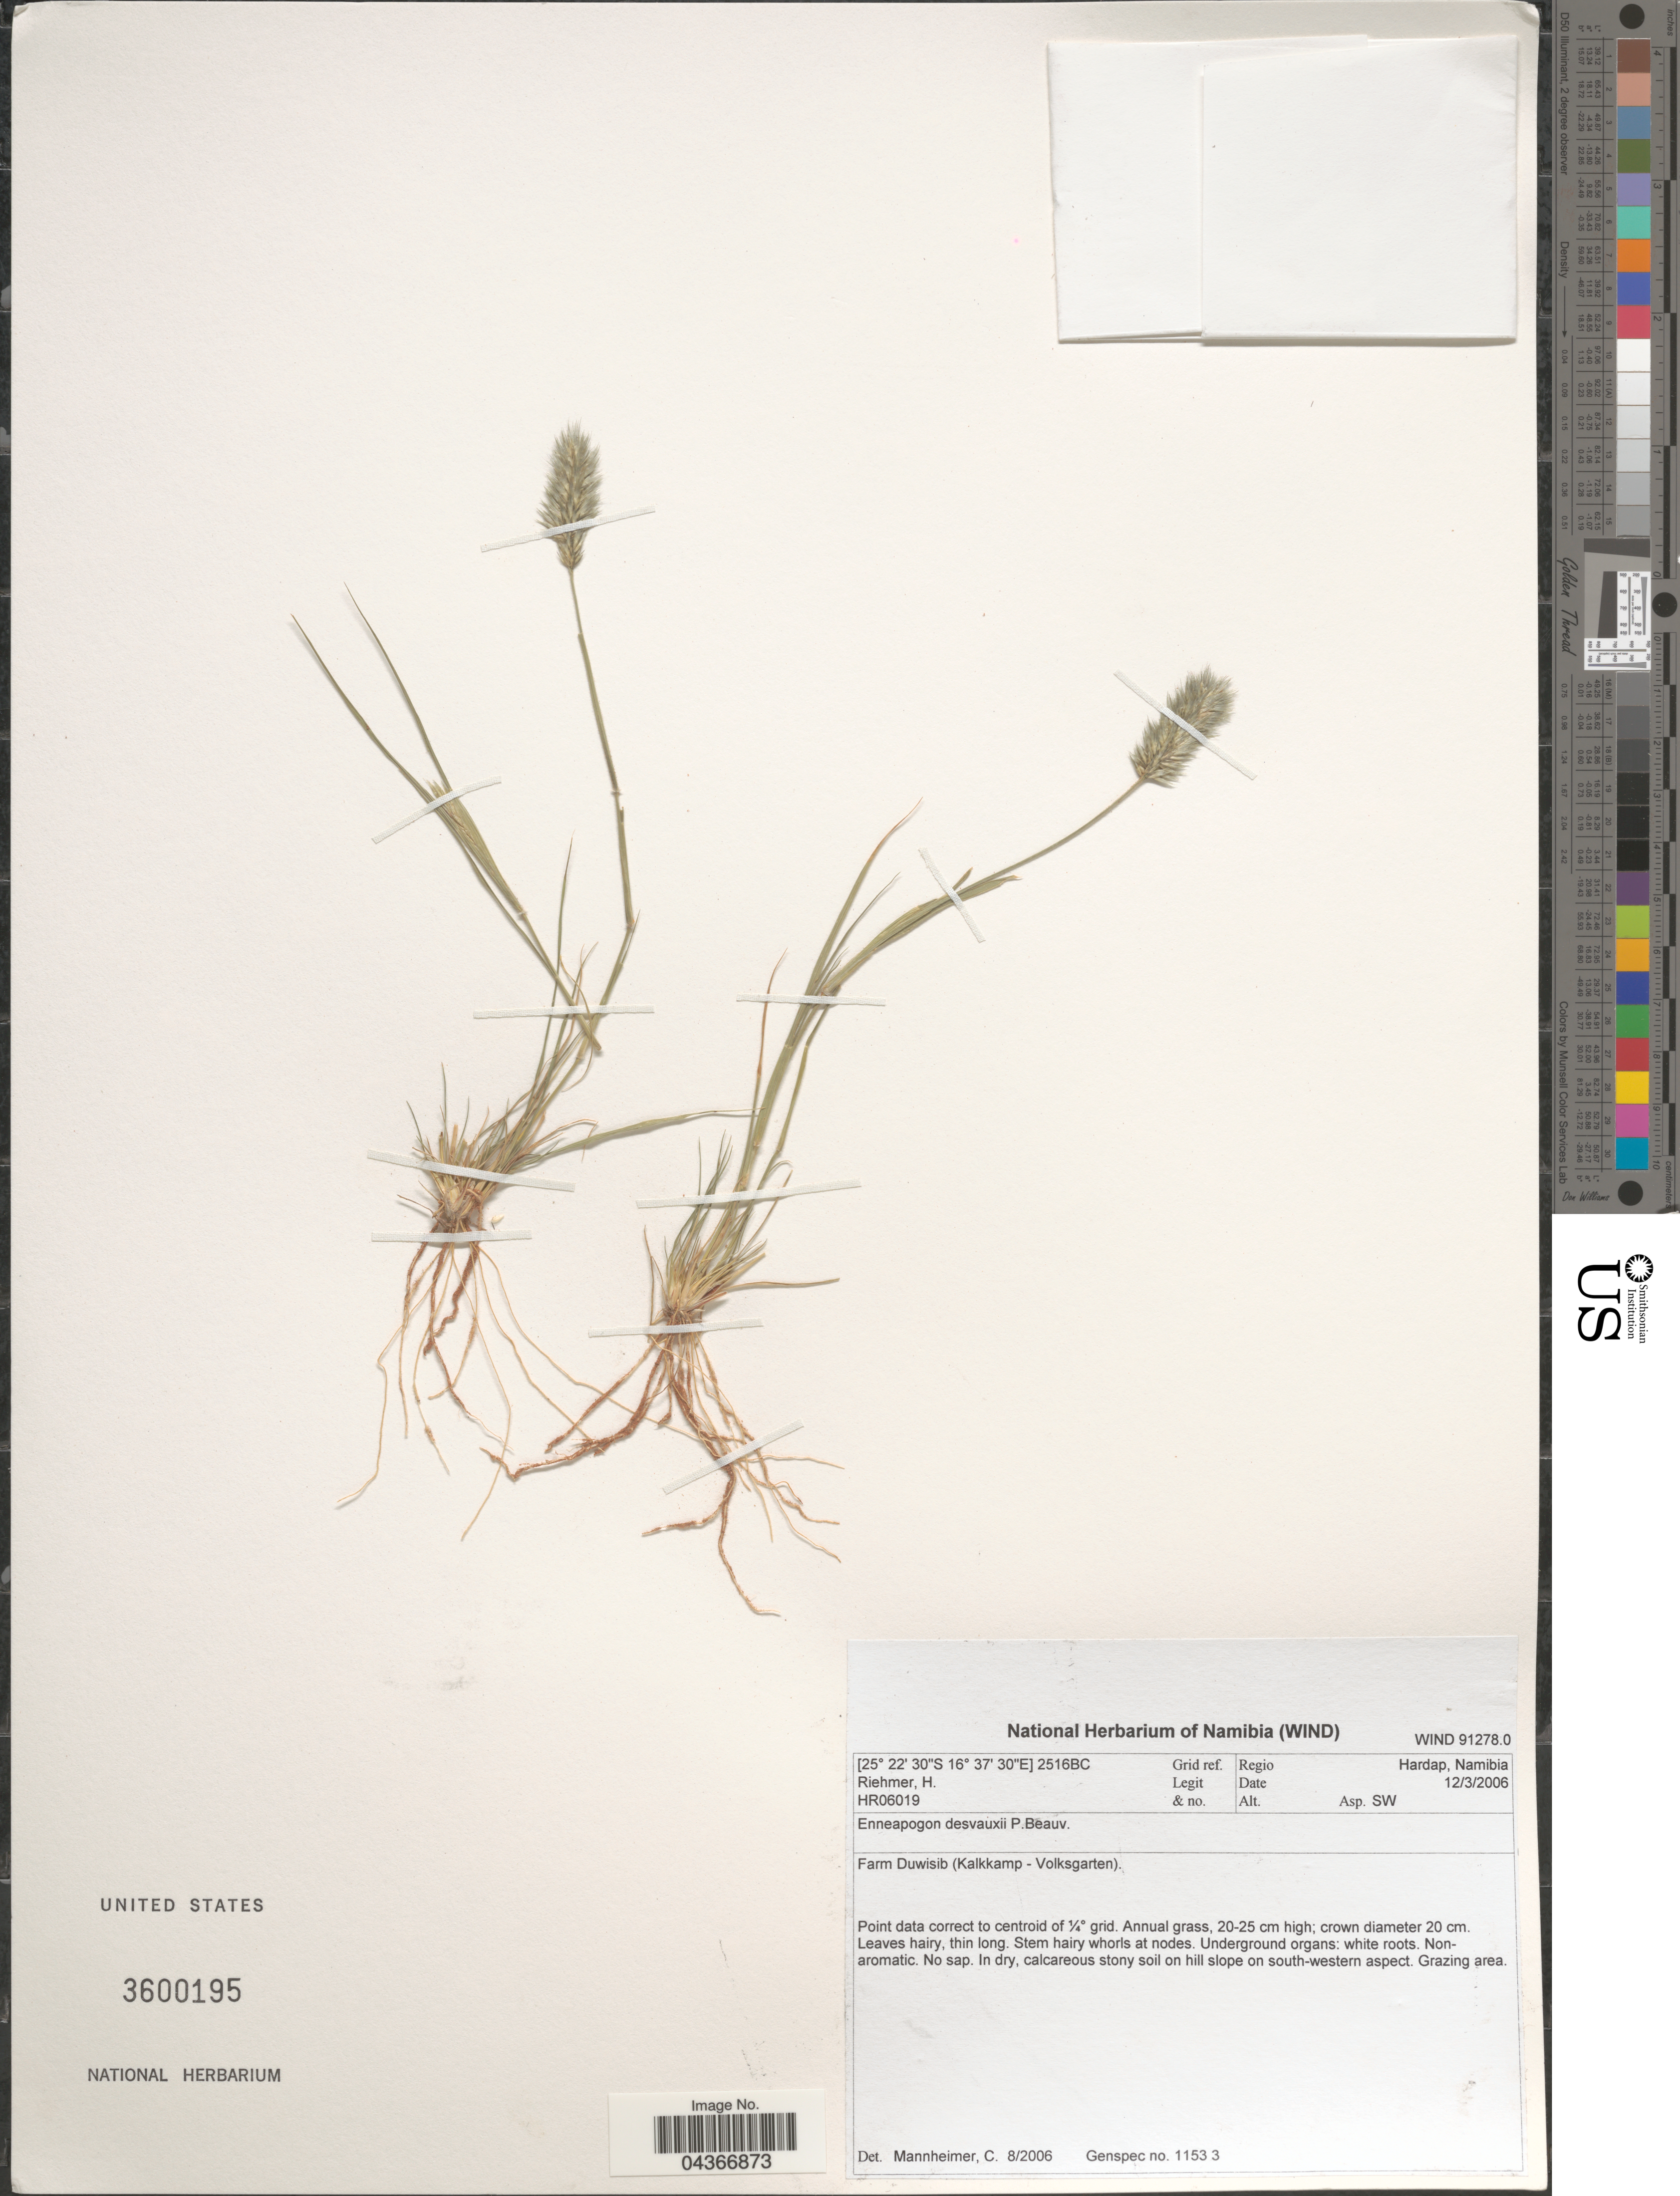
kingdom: Plantae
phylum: Tracheophyta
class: Liliopsida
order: Poales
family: Poaceae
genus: Enneapogon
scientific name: Enneapogon desvauxii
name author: P. Beauv.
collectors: H. Riehmer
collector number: HR06019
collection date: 2006-03-12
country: Namibia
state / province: Hardap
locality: Grid ref. 2516BC. Regio Hardap. Farm Duwisib (Kalkkamp - Volksgarten).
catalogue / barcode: US 3600195